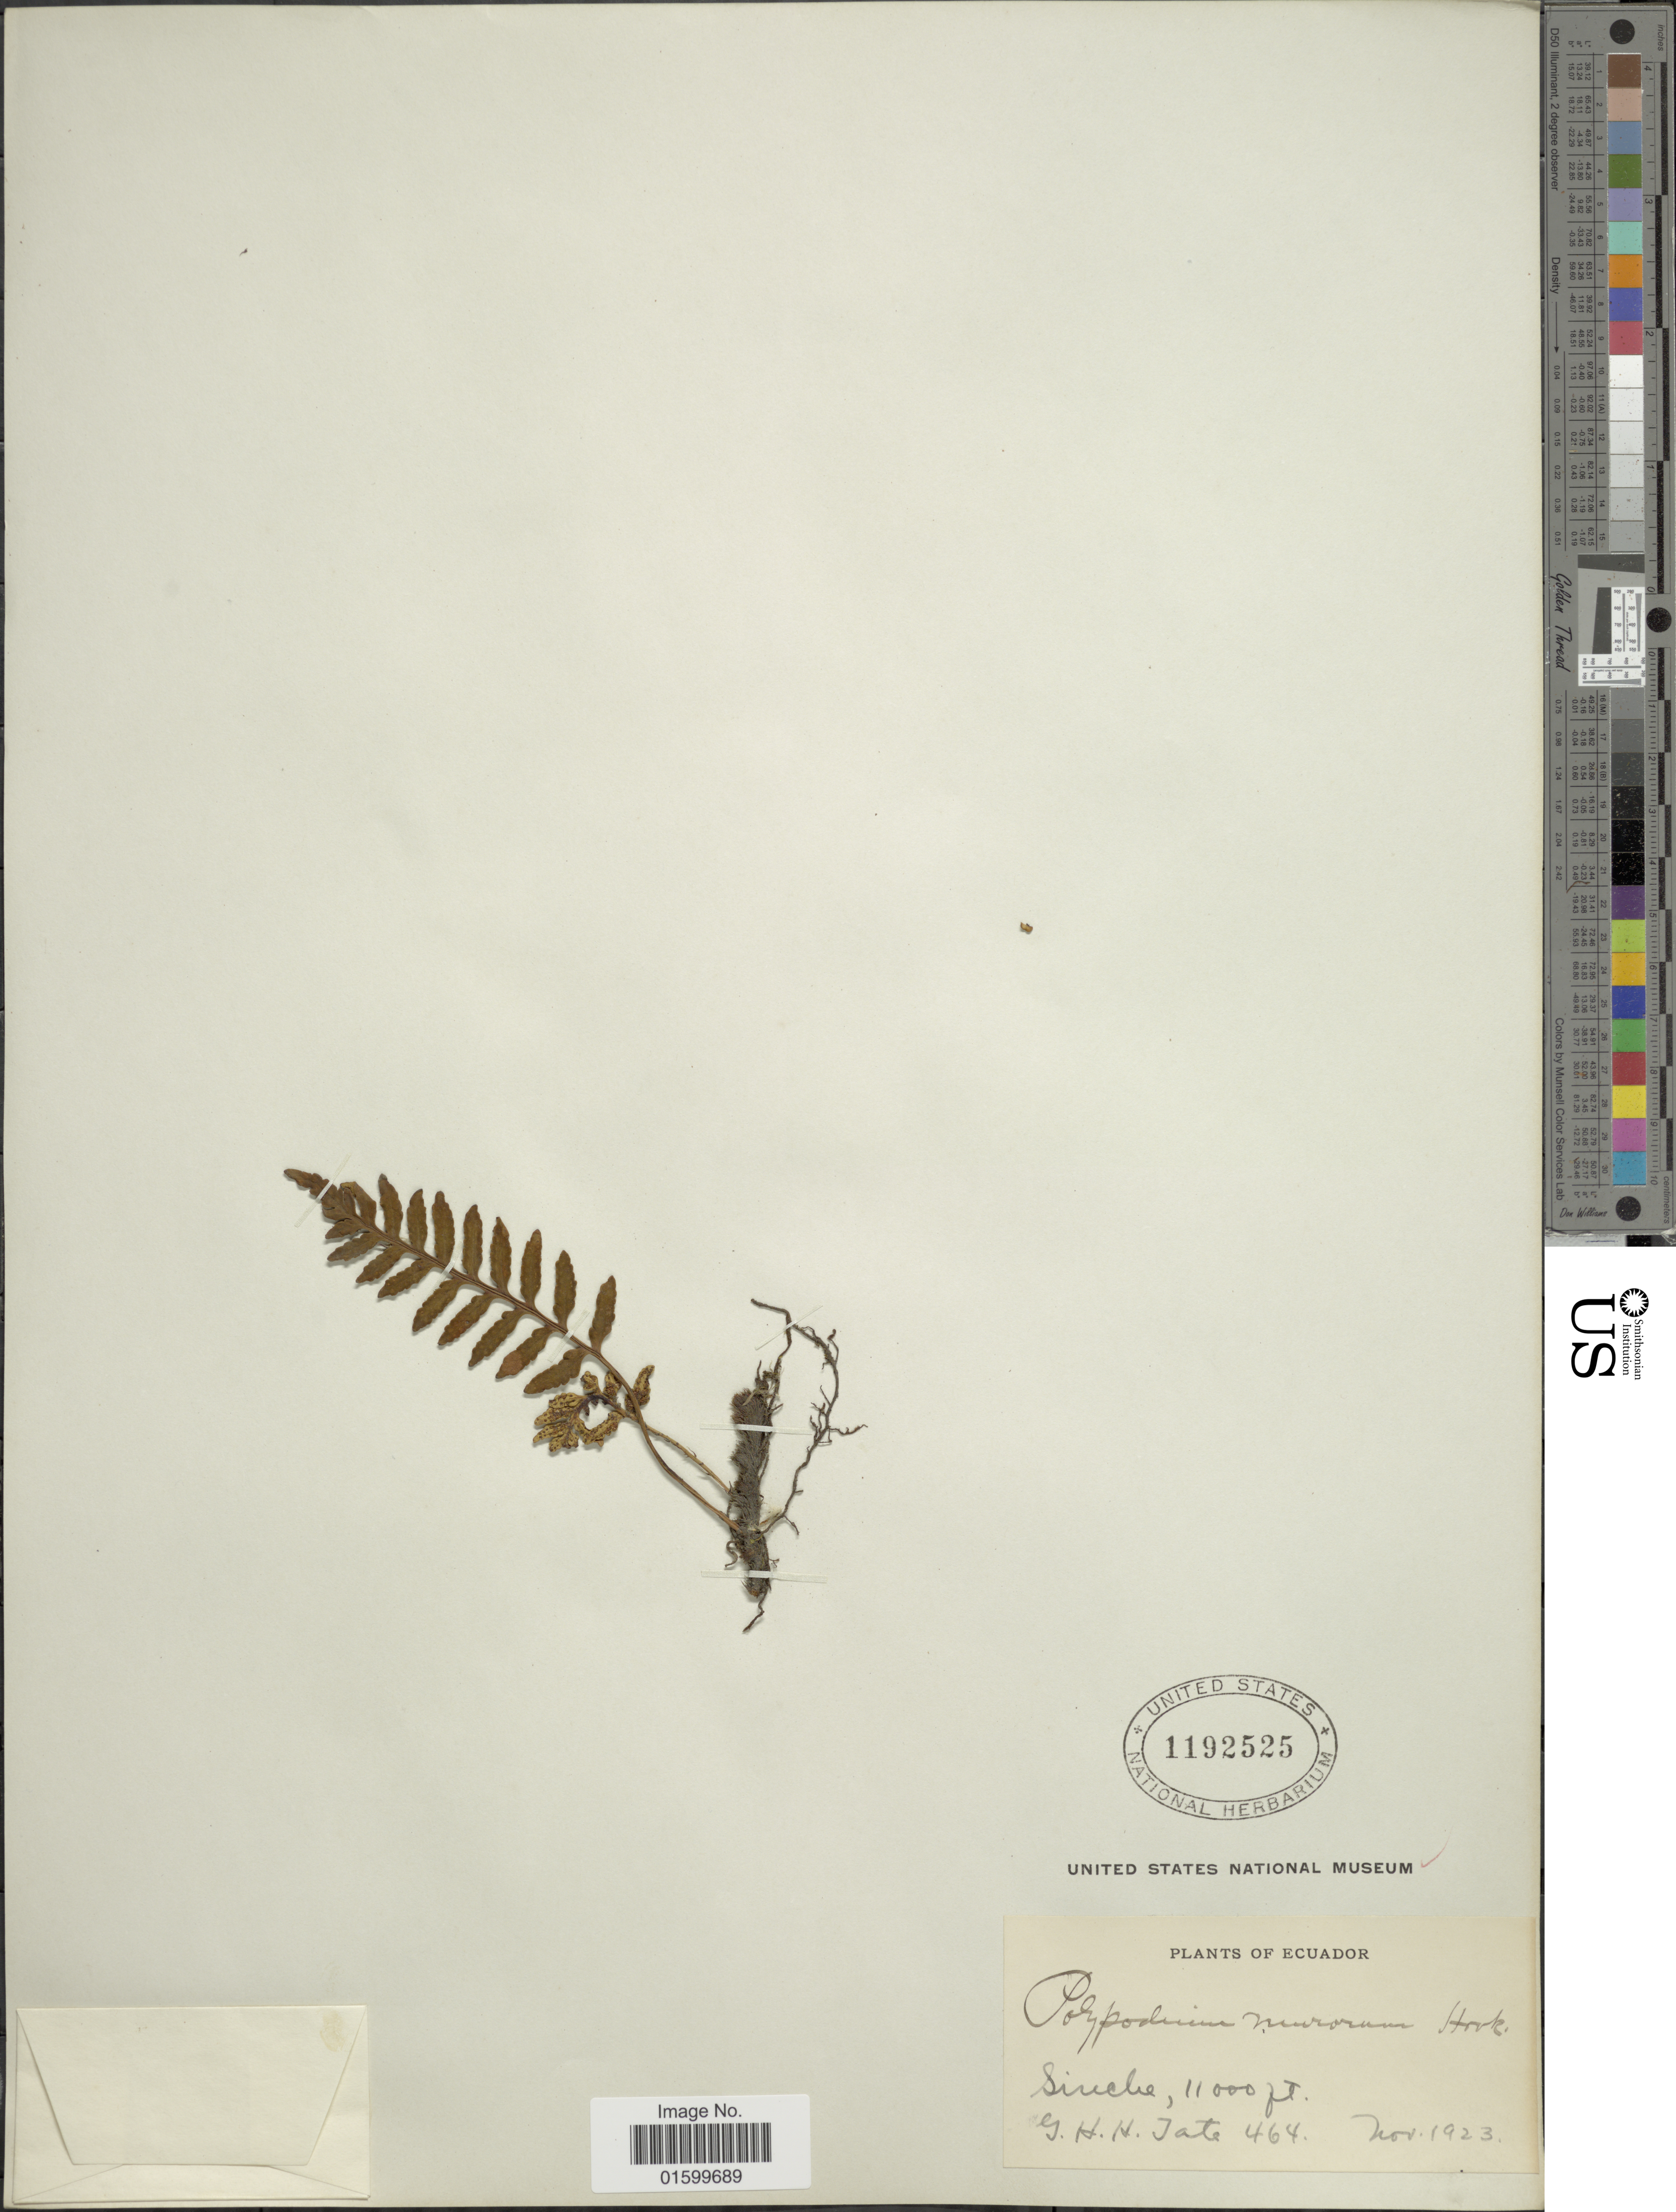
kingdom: Plantae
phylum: Tracheophyta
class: Polypodiopsida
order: Polypodiales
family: Polypodiaceae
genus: Pleopeltis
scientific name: Pleopeltis murorum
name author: (Hook.) A.R. Sm. & Tejero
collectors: G. H. H.Tate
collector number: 464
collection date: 1923-11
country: Ecuador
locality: Sinche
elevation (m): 3353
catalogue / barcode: US 1192525